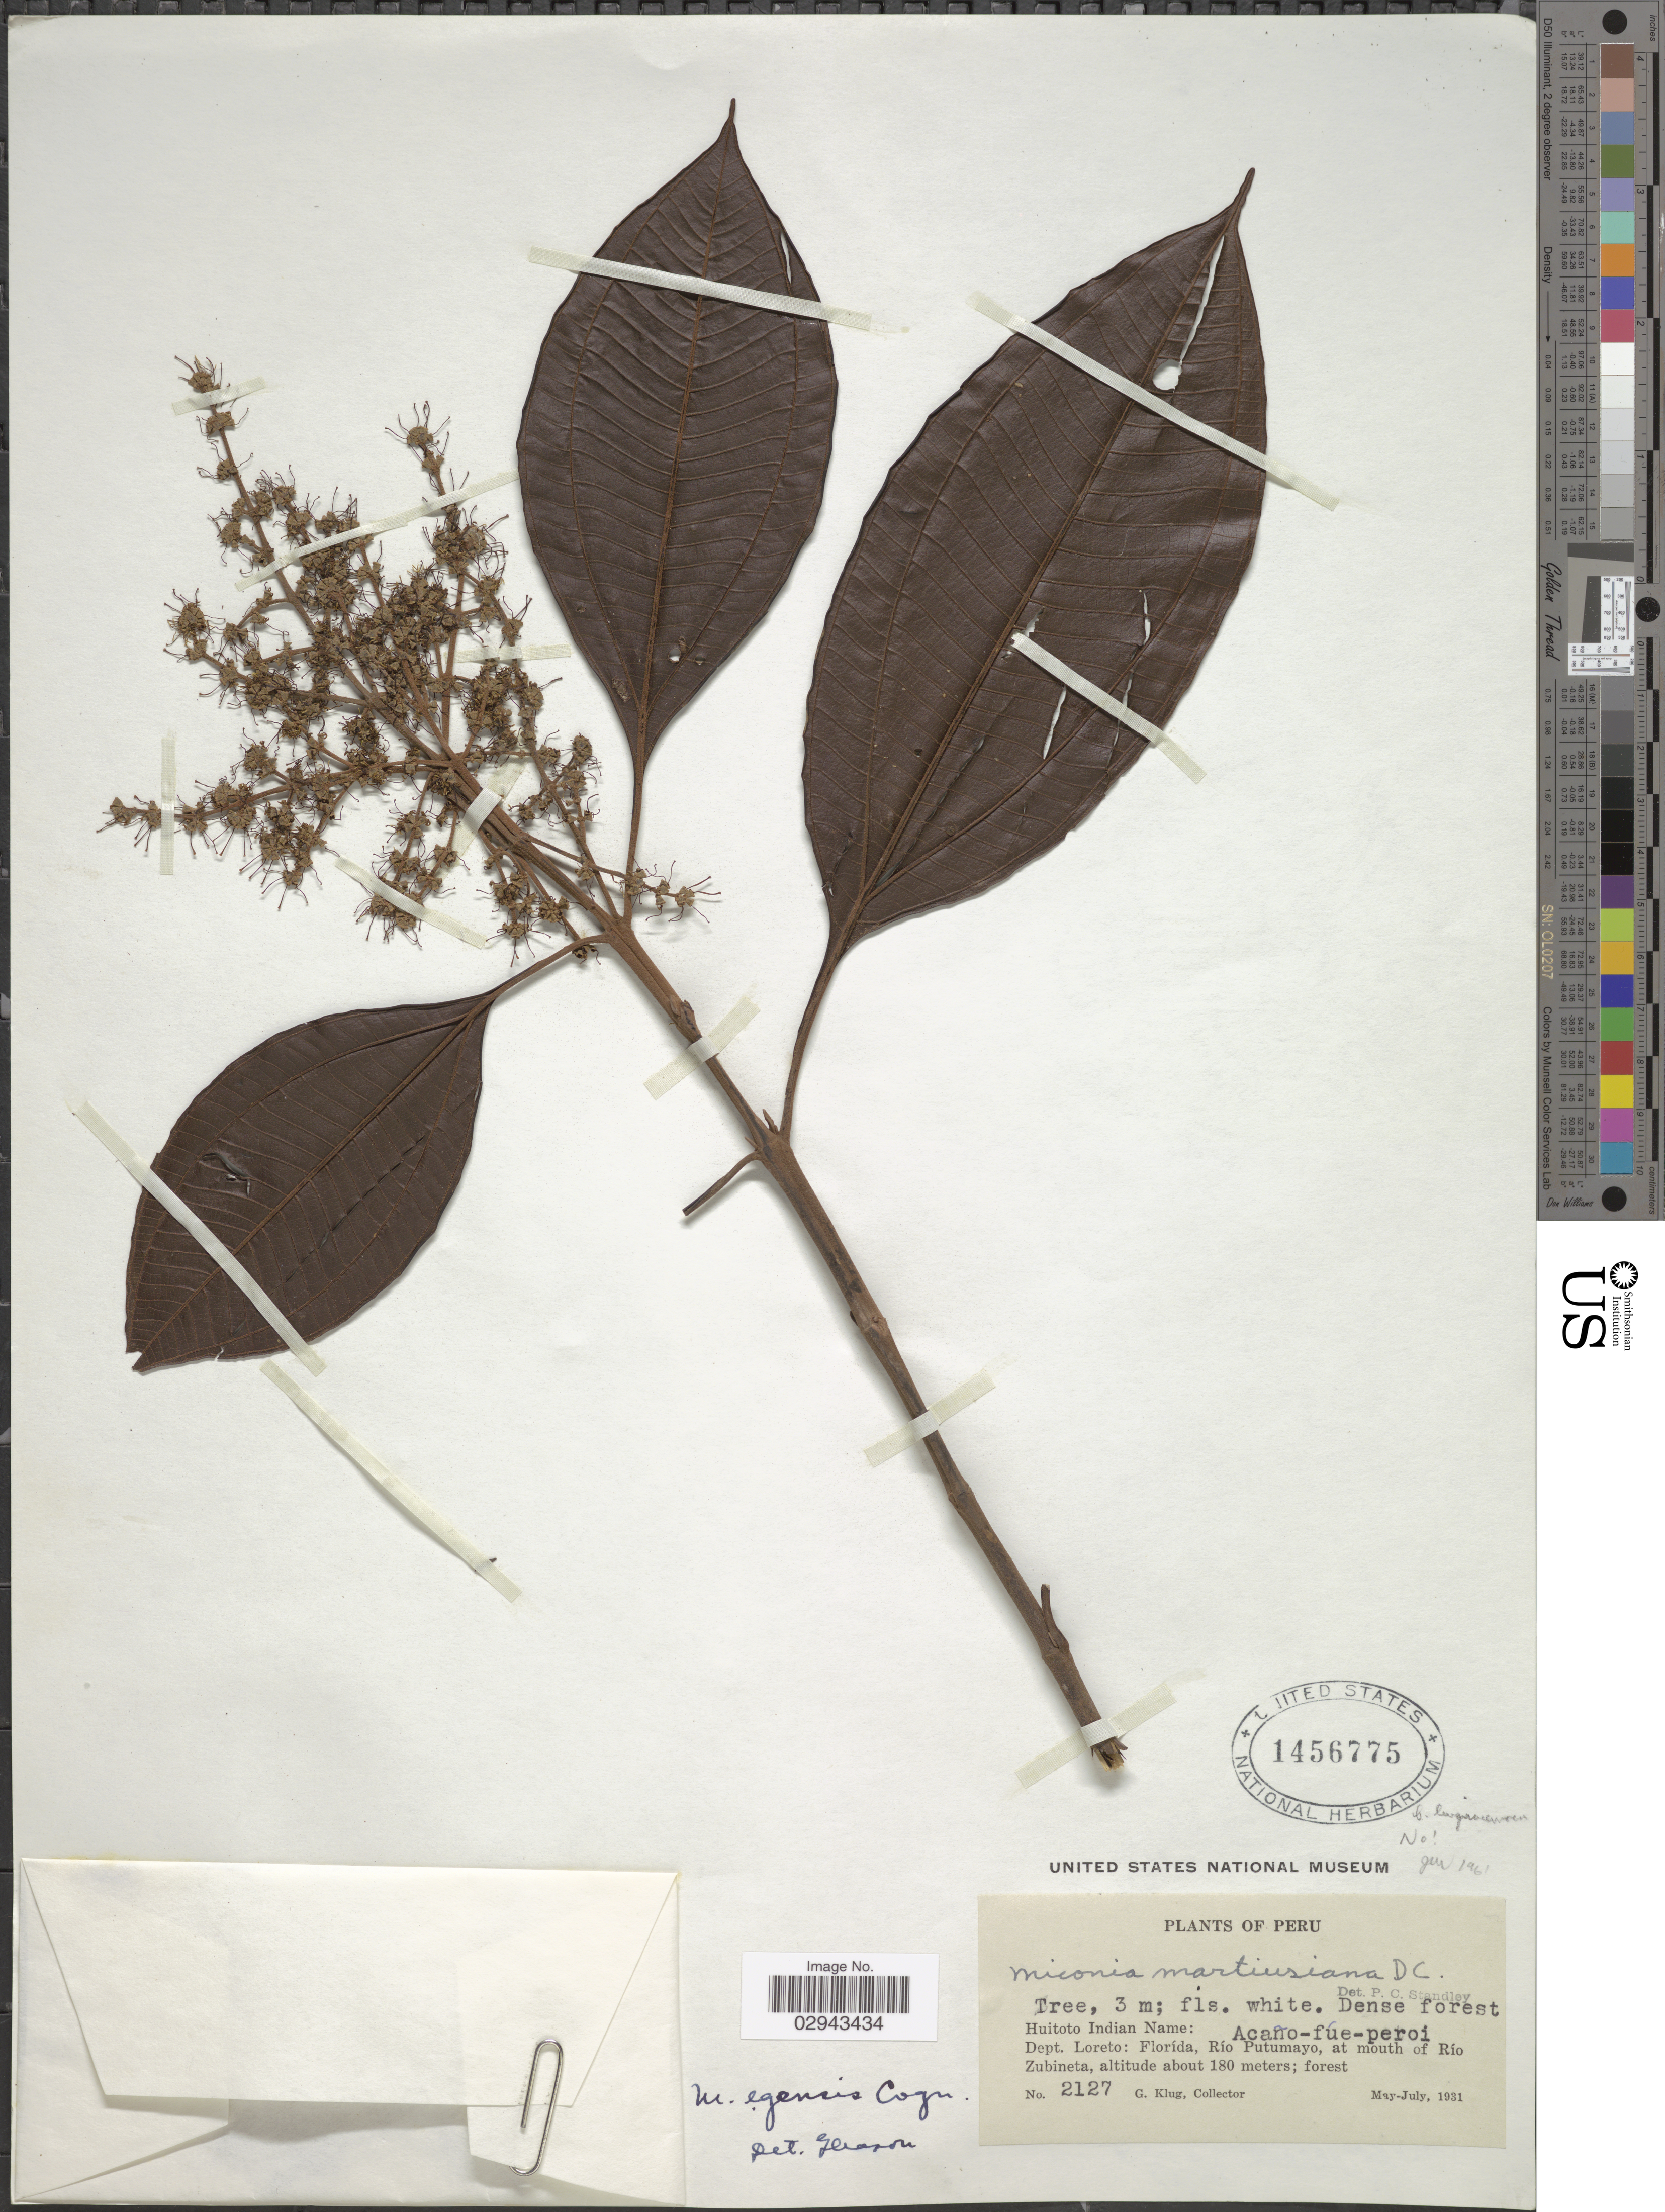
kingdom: Plantae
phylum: Tracheophyta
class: Magnoliopsida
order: Myrtales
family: Melastomataceae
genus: Miconia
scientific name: Miconia splendens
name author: (Sw.) Griseb.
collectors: G. Klug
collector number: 2127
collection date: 1931-05/1931-07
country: Peru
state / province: Loreto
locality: Dept. Loreto: Florída, Río Putumayo, at mouth of Río Zubineta.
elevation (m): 180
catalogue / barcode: US 1456775